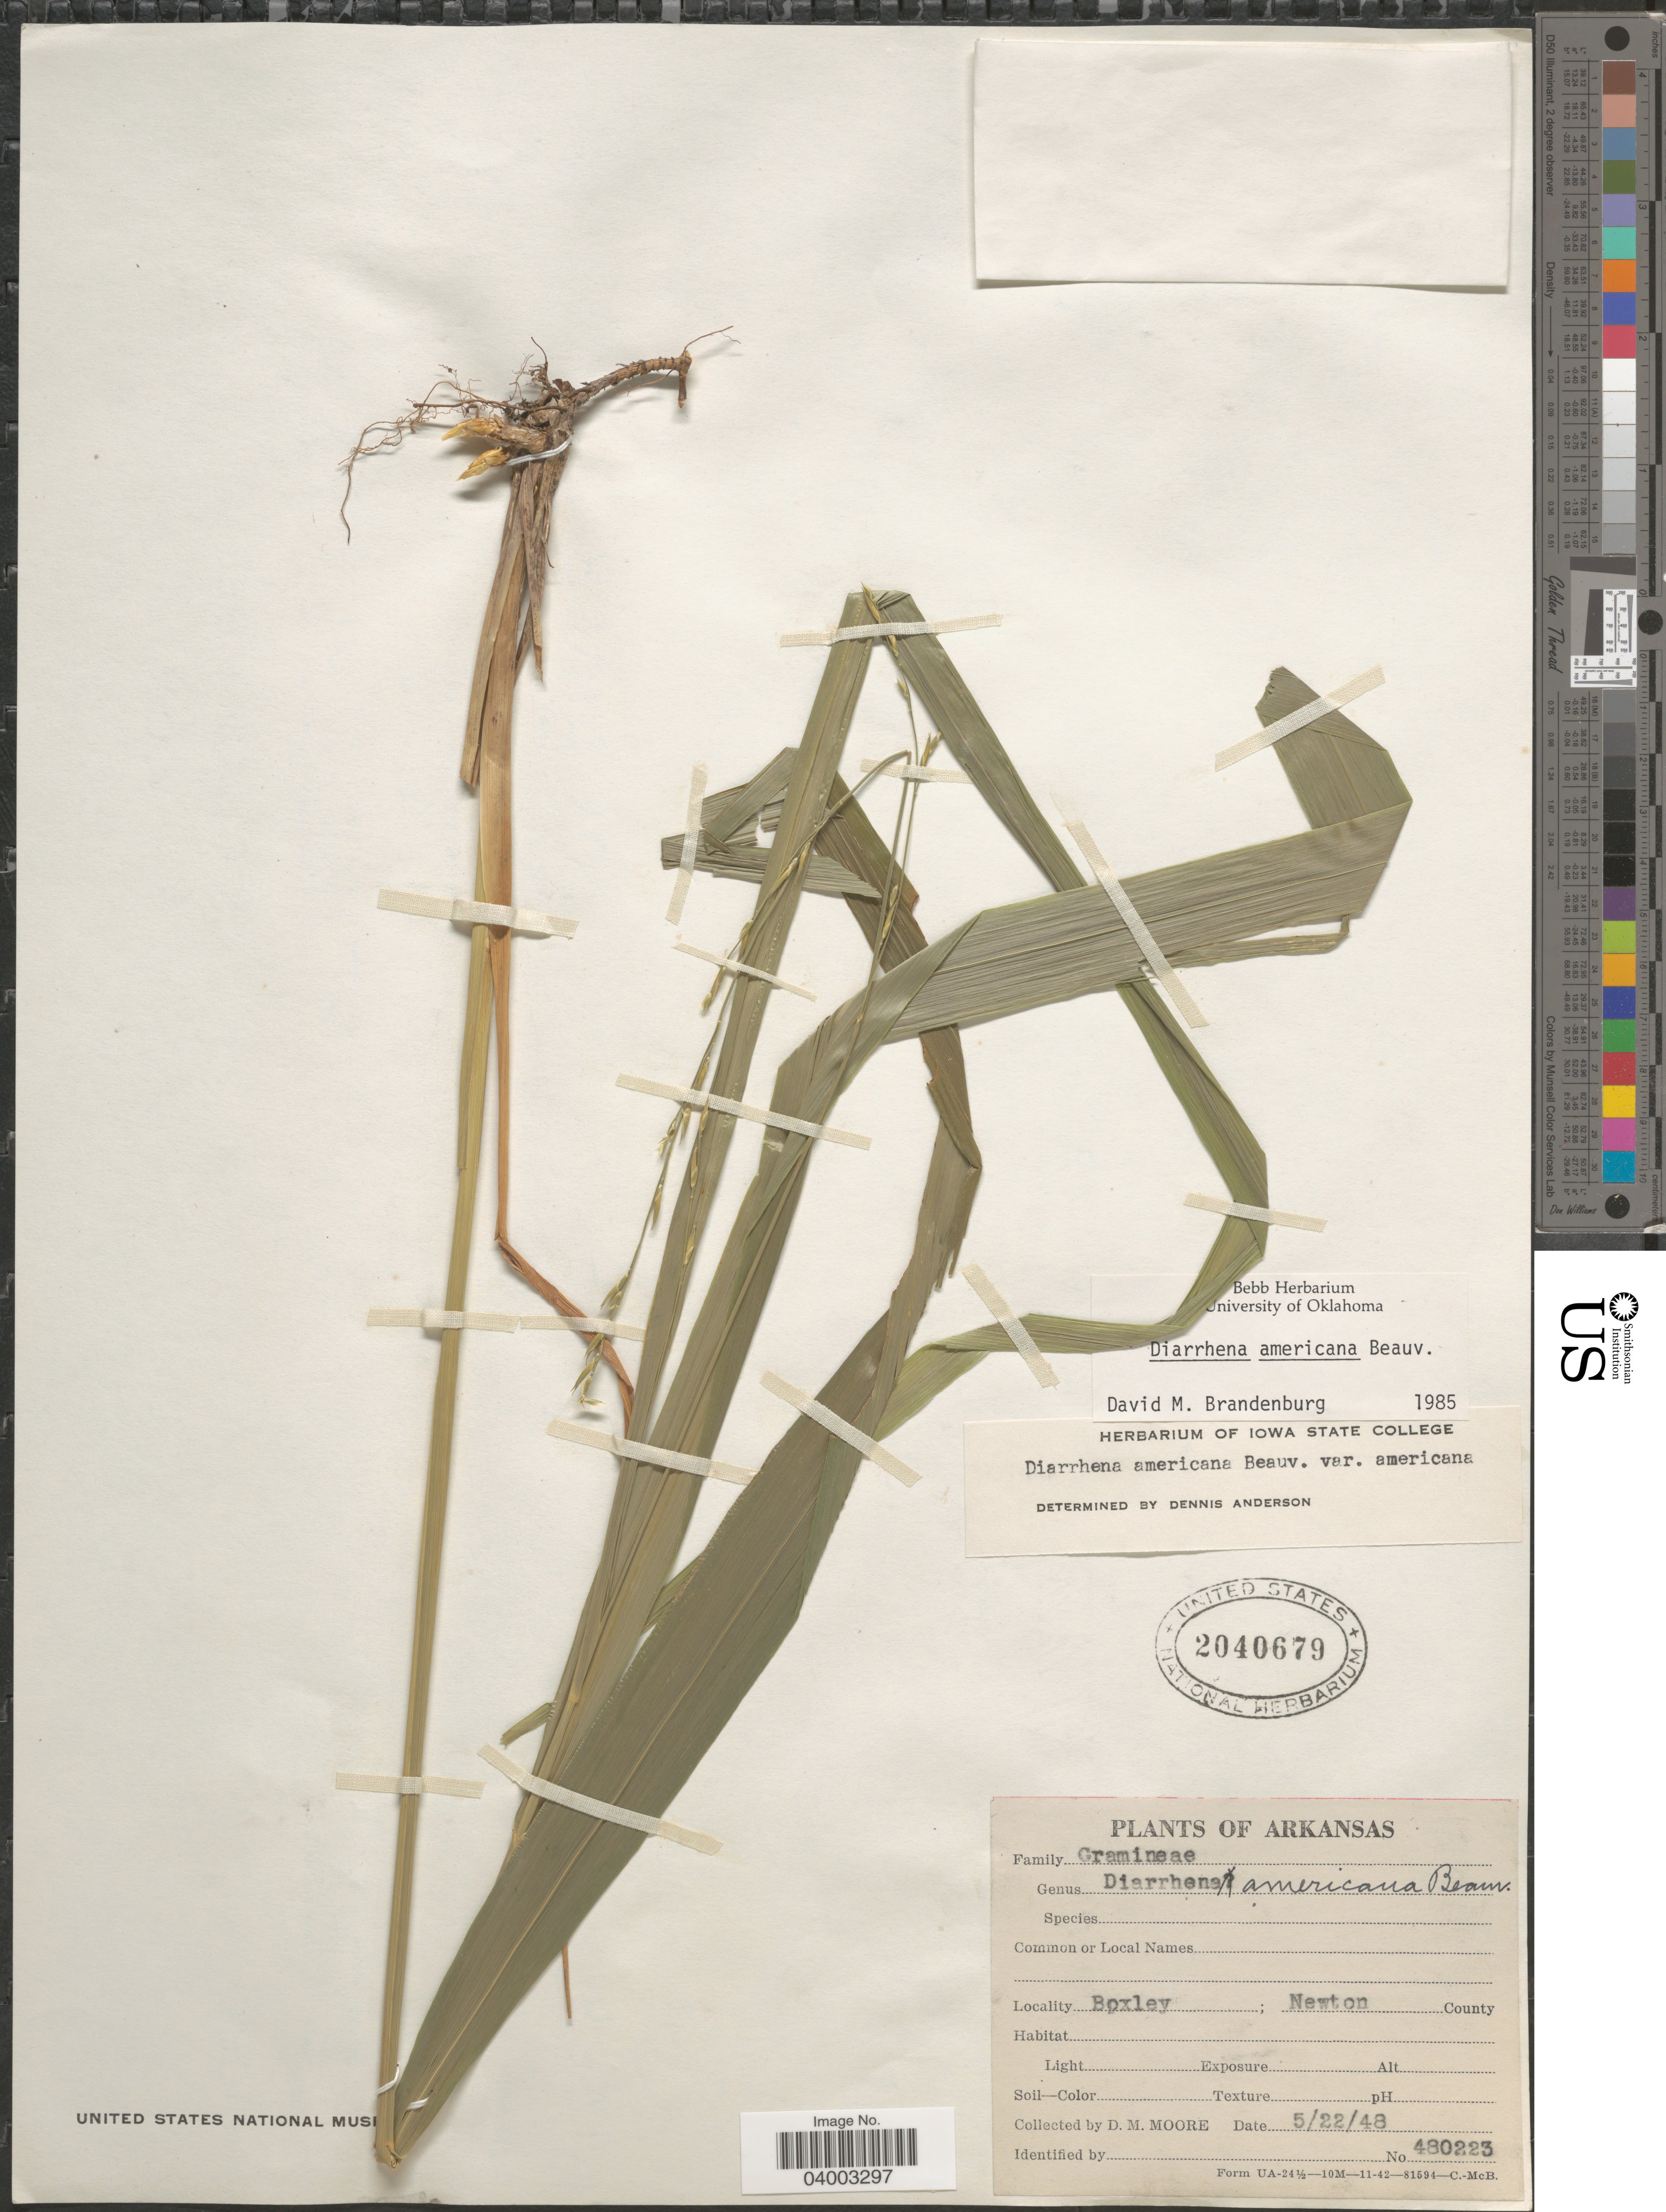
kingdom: Plantae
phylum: Tracheophyta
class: Liliopsida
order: Poales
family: Poaceae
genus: Diarrhena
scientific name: Diarrhena americana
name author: P. Beauv.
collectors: D. Moore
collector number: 480223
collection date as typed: Transcribed d/m/y: 22/5/48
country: United States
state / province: Arkansas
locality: Boxley; Newton County.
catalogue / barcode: US 2040679